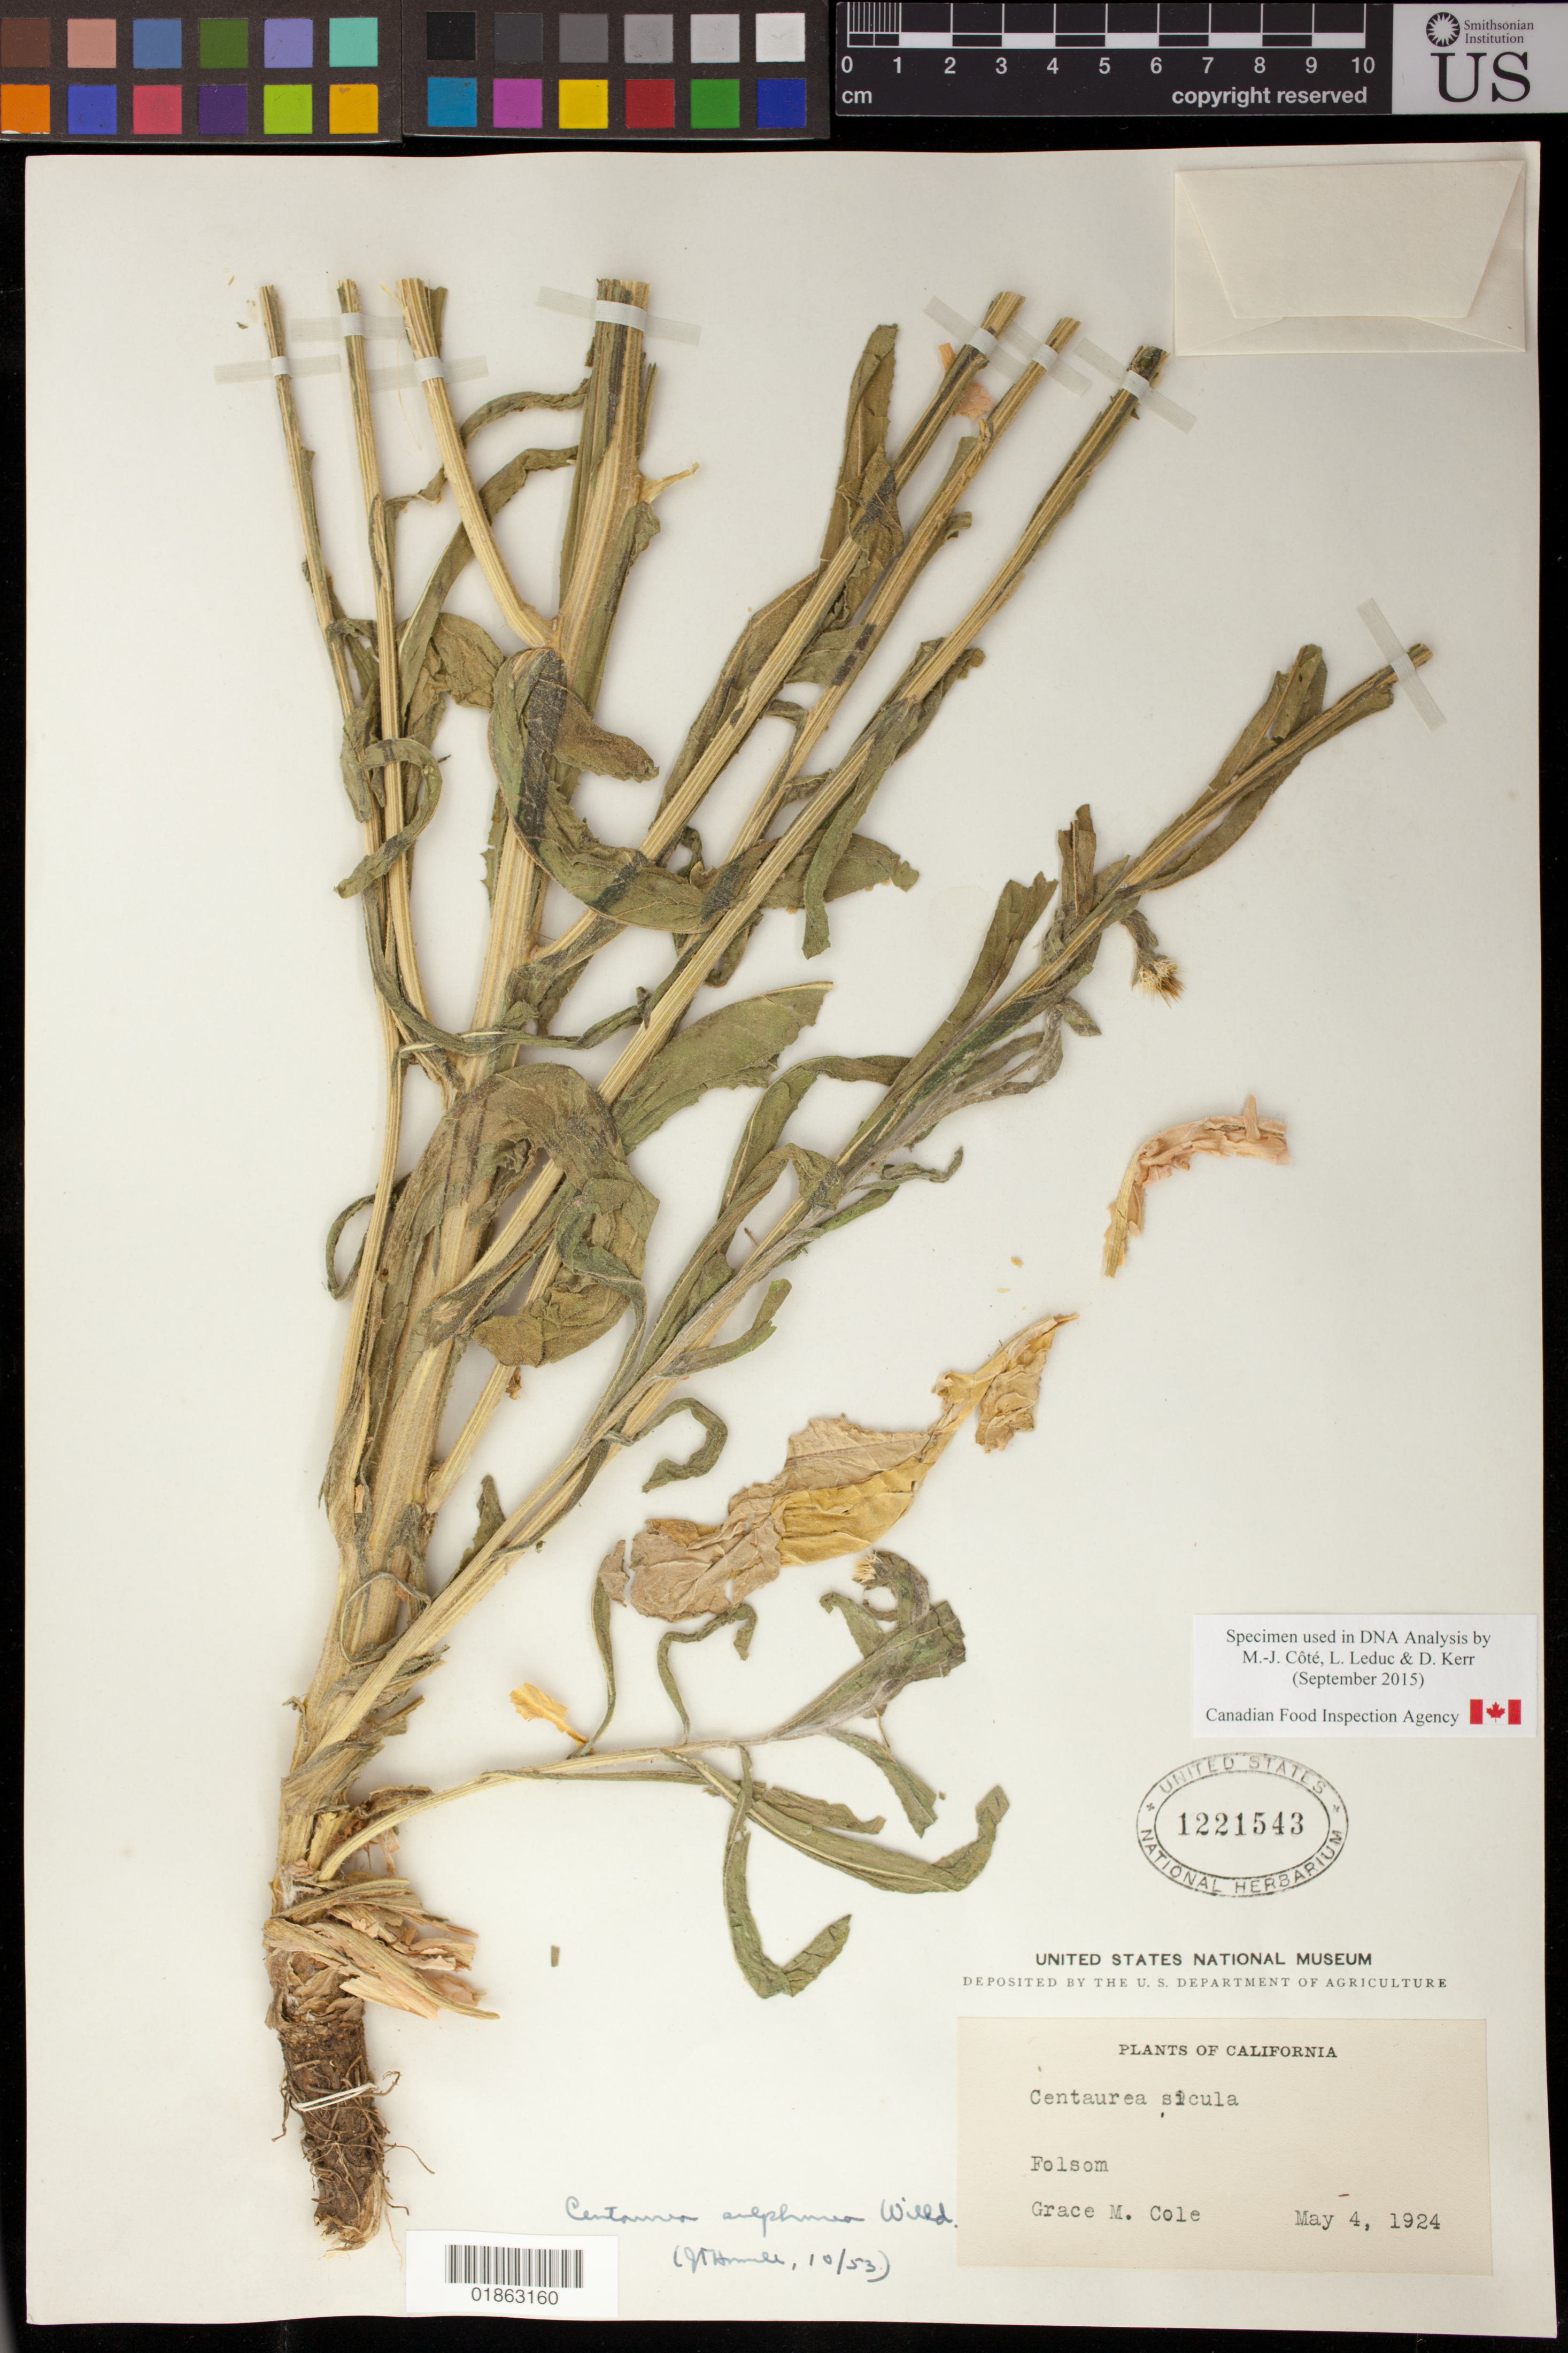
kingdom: Plantae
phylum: Tracheophyta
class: Magnoliopsida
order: Asterales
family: Asteraceae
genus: Centaurea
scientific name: Centaurea sulphurea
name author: Willd.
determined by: Howell, J. T.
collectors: G. Cole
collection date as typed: May 4, 1924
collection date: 1924-05-04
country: United States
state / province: California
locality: Folsom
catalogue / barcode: US 1221543